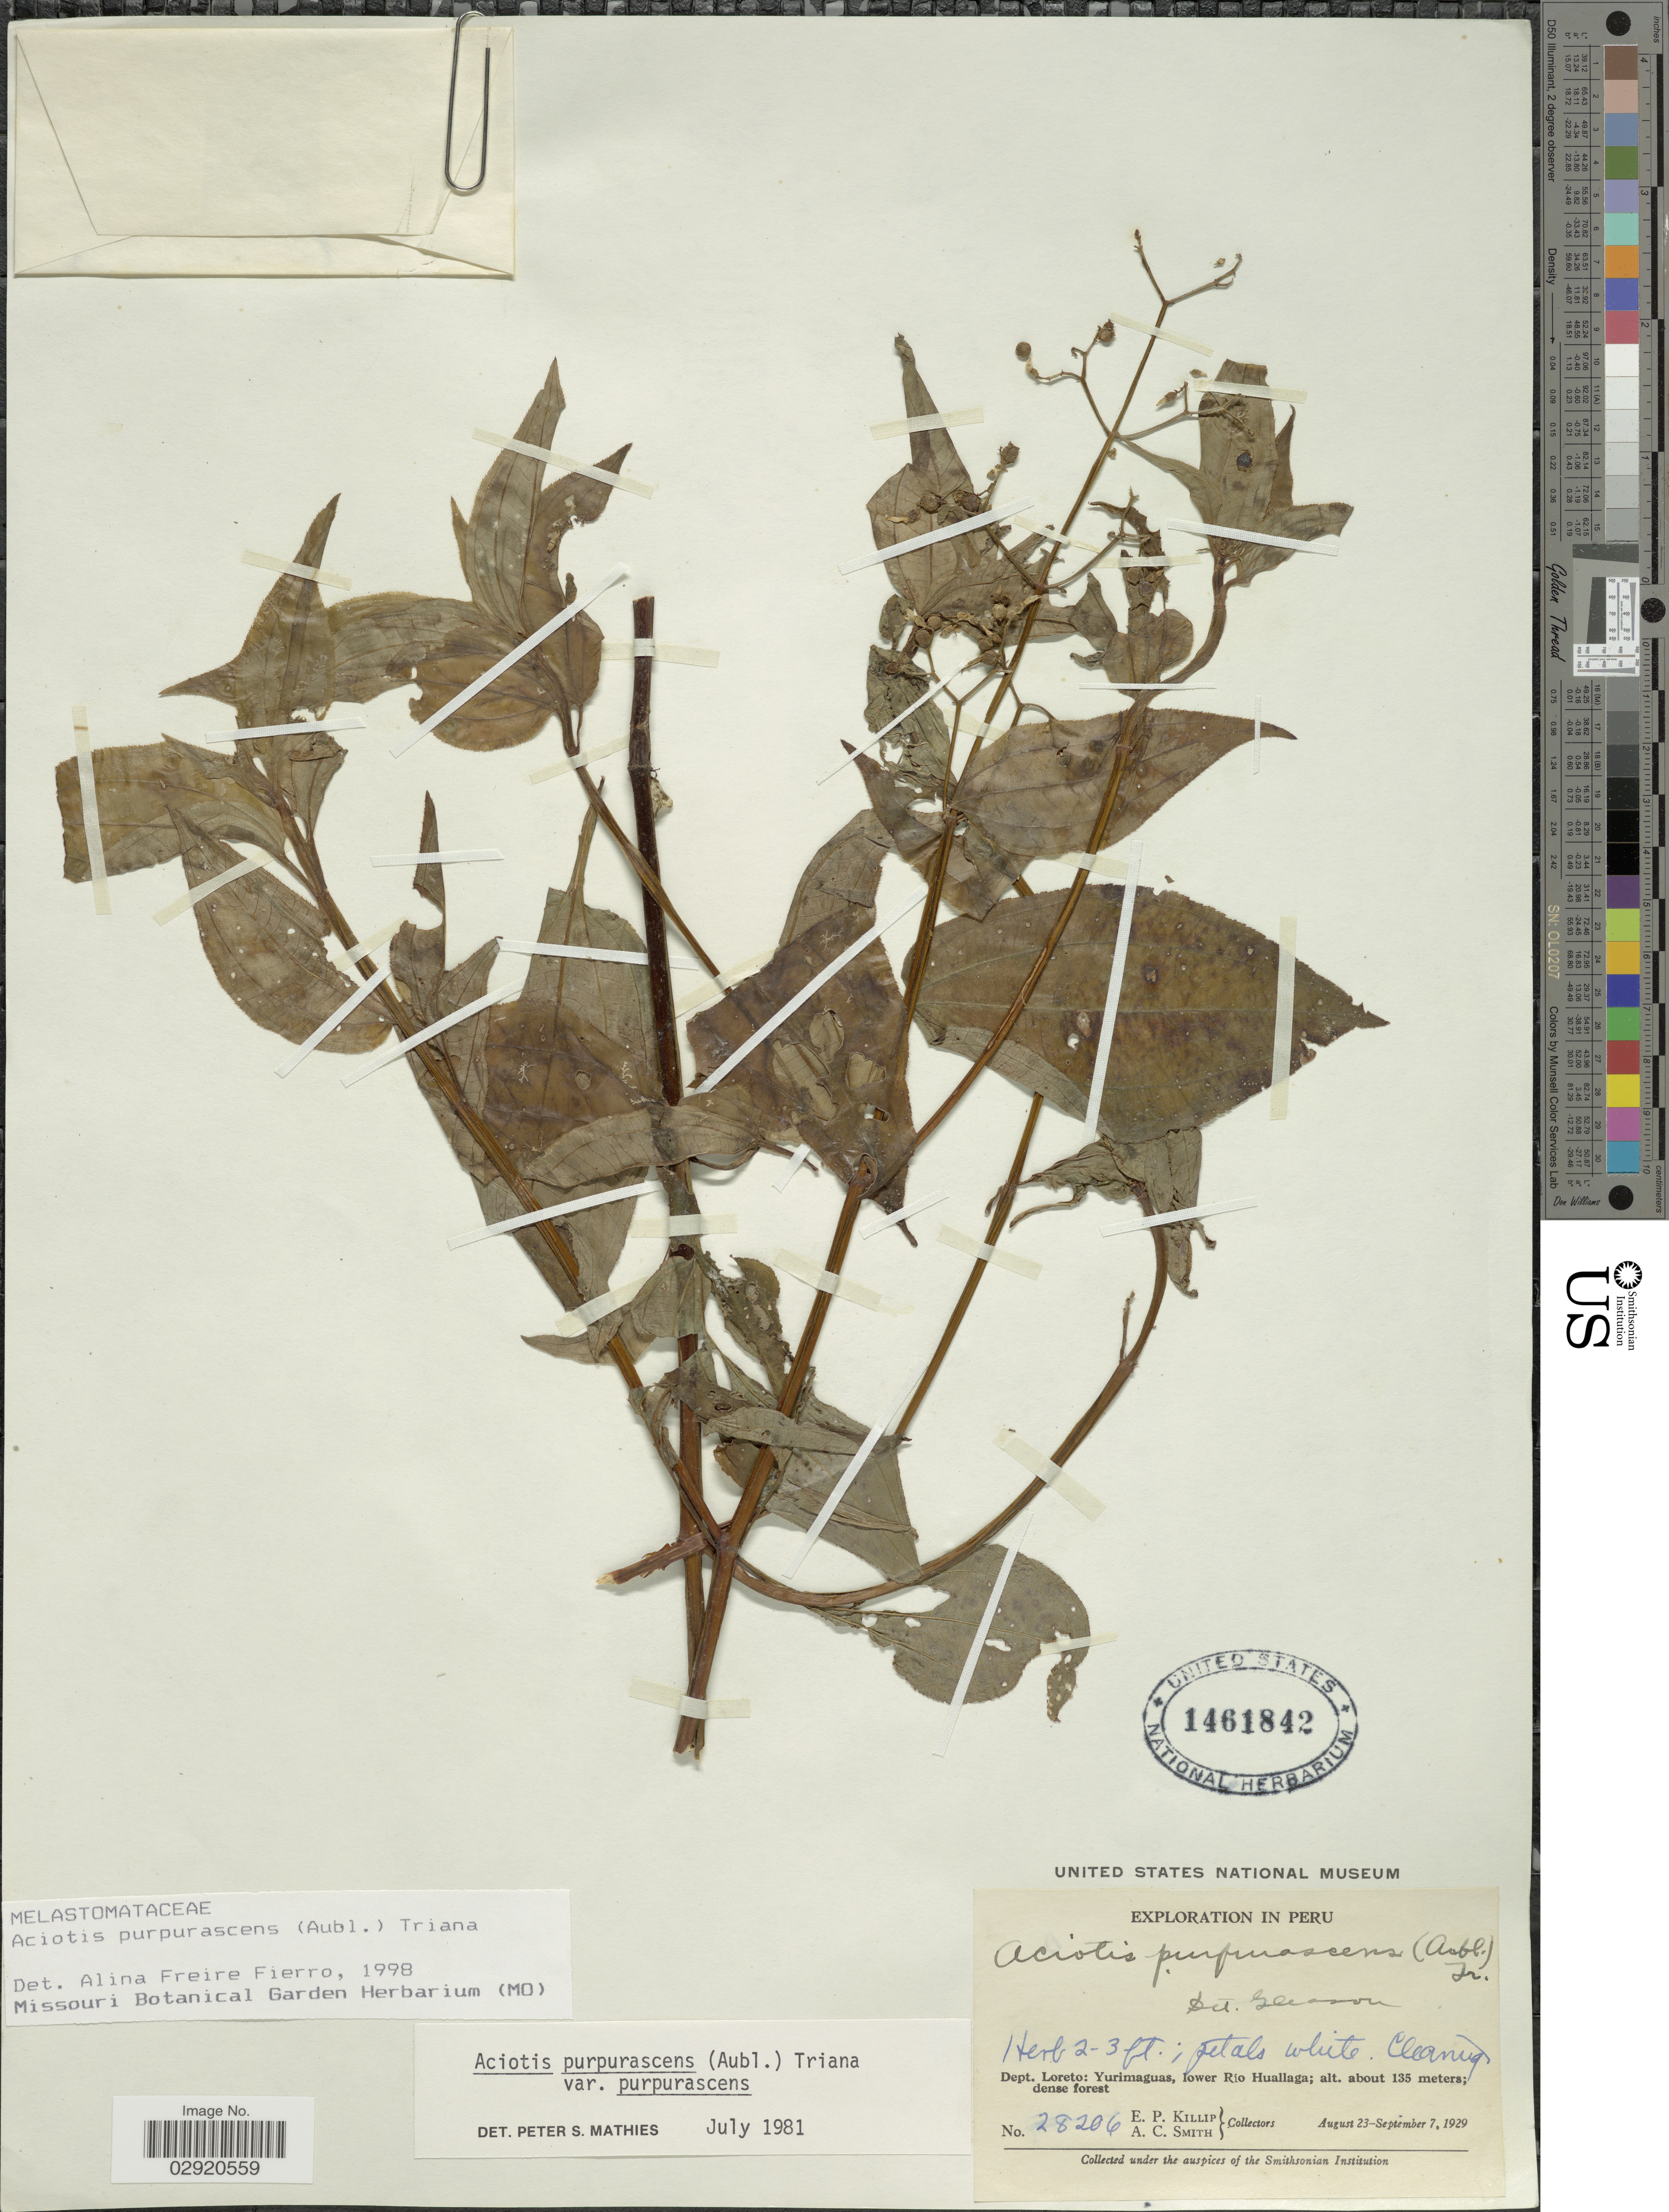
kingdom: Plantae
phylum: Tracheophyta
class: Magnoliopsida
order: Myrtales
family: Melastomataceae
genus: Aciotis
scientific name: Aciotis purpurascens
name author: (Aubl.) Triana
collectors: E. P. Killip & A. C. Smith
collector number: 28206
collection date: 1929-08-23/1929-09-07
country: Peru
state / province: Loreto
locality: Dept. Loreto: Yurimaguas, lower Río Huallaga.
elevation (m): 135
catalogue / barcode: US 1461842